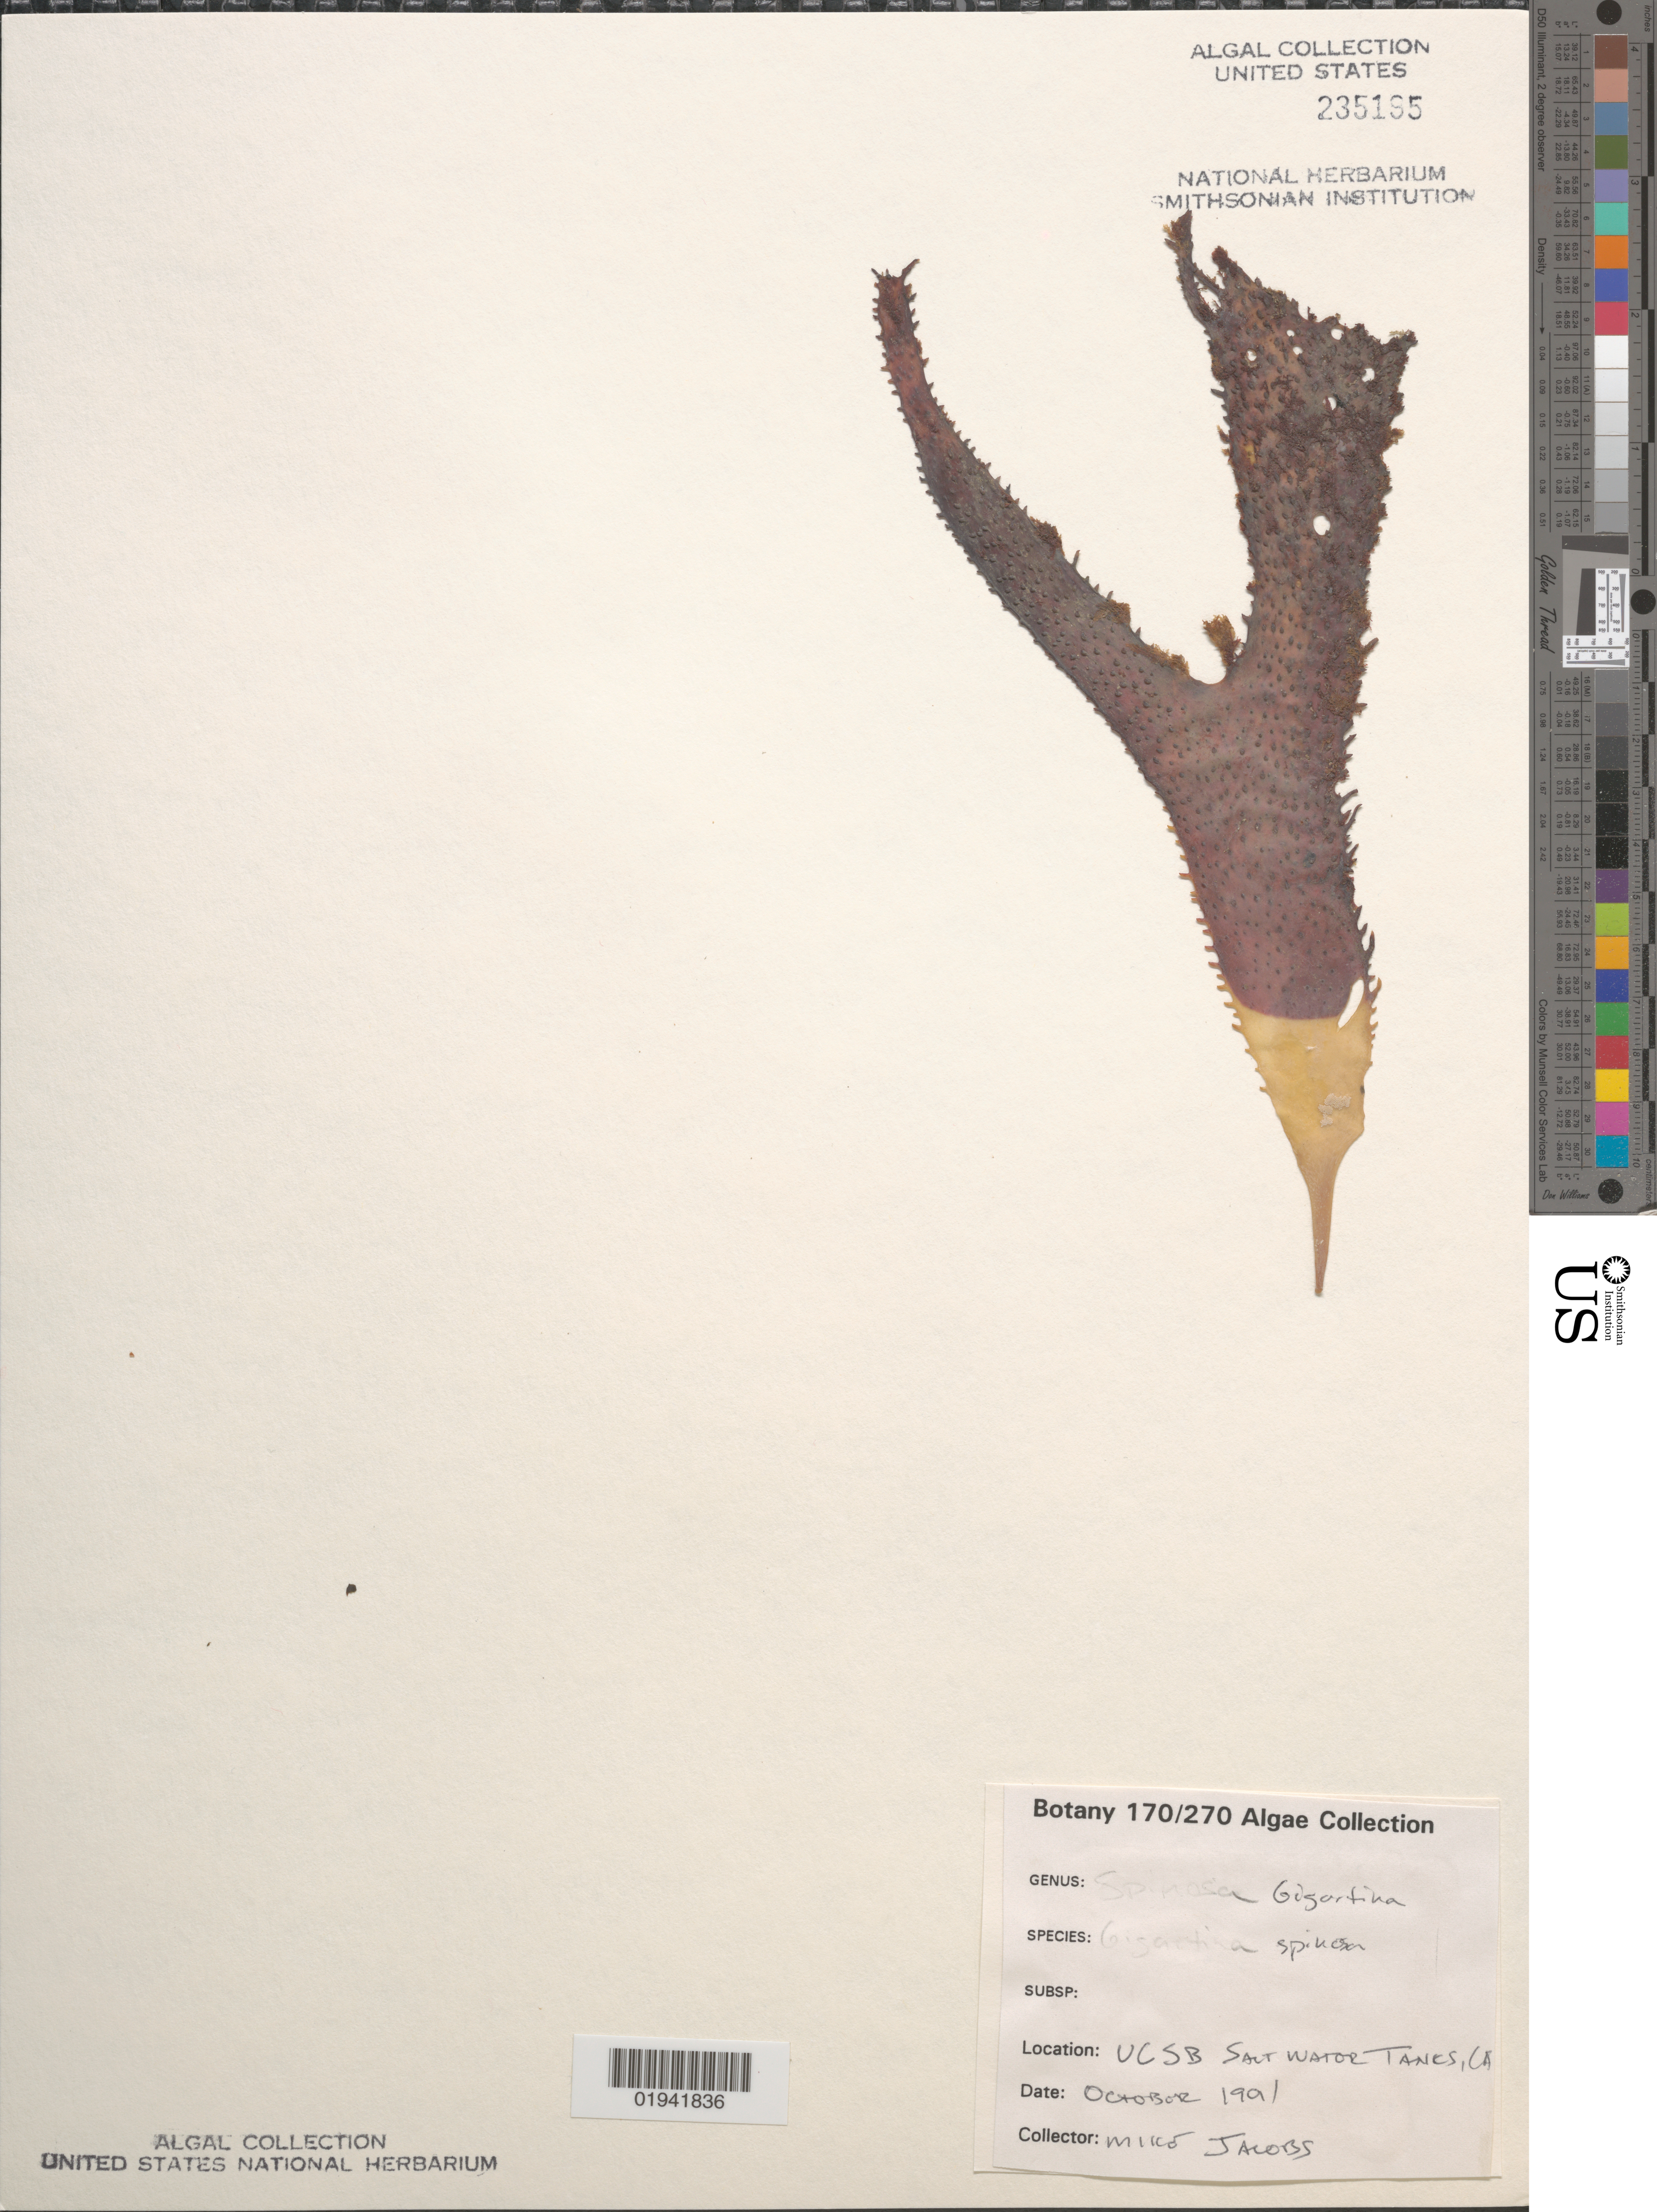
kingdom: Plantae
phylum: Rhodophyta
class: Florideophyceae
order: Gigartinales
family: Gigartinaceae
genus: Chondracanthus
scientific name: Chondracanthus spinosus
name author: (Kütz.) Guiry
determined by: Algae name updating Project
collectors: M. Jacobs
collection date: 1991-10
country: United States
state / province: California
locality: UCSB Saltwater Tanks.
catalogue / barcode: US 235195